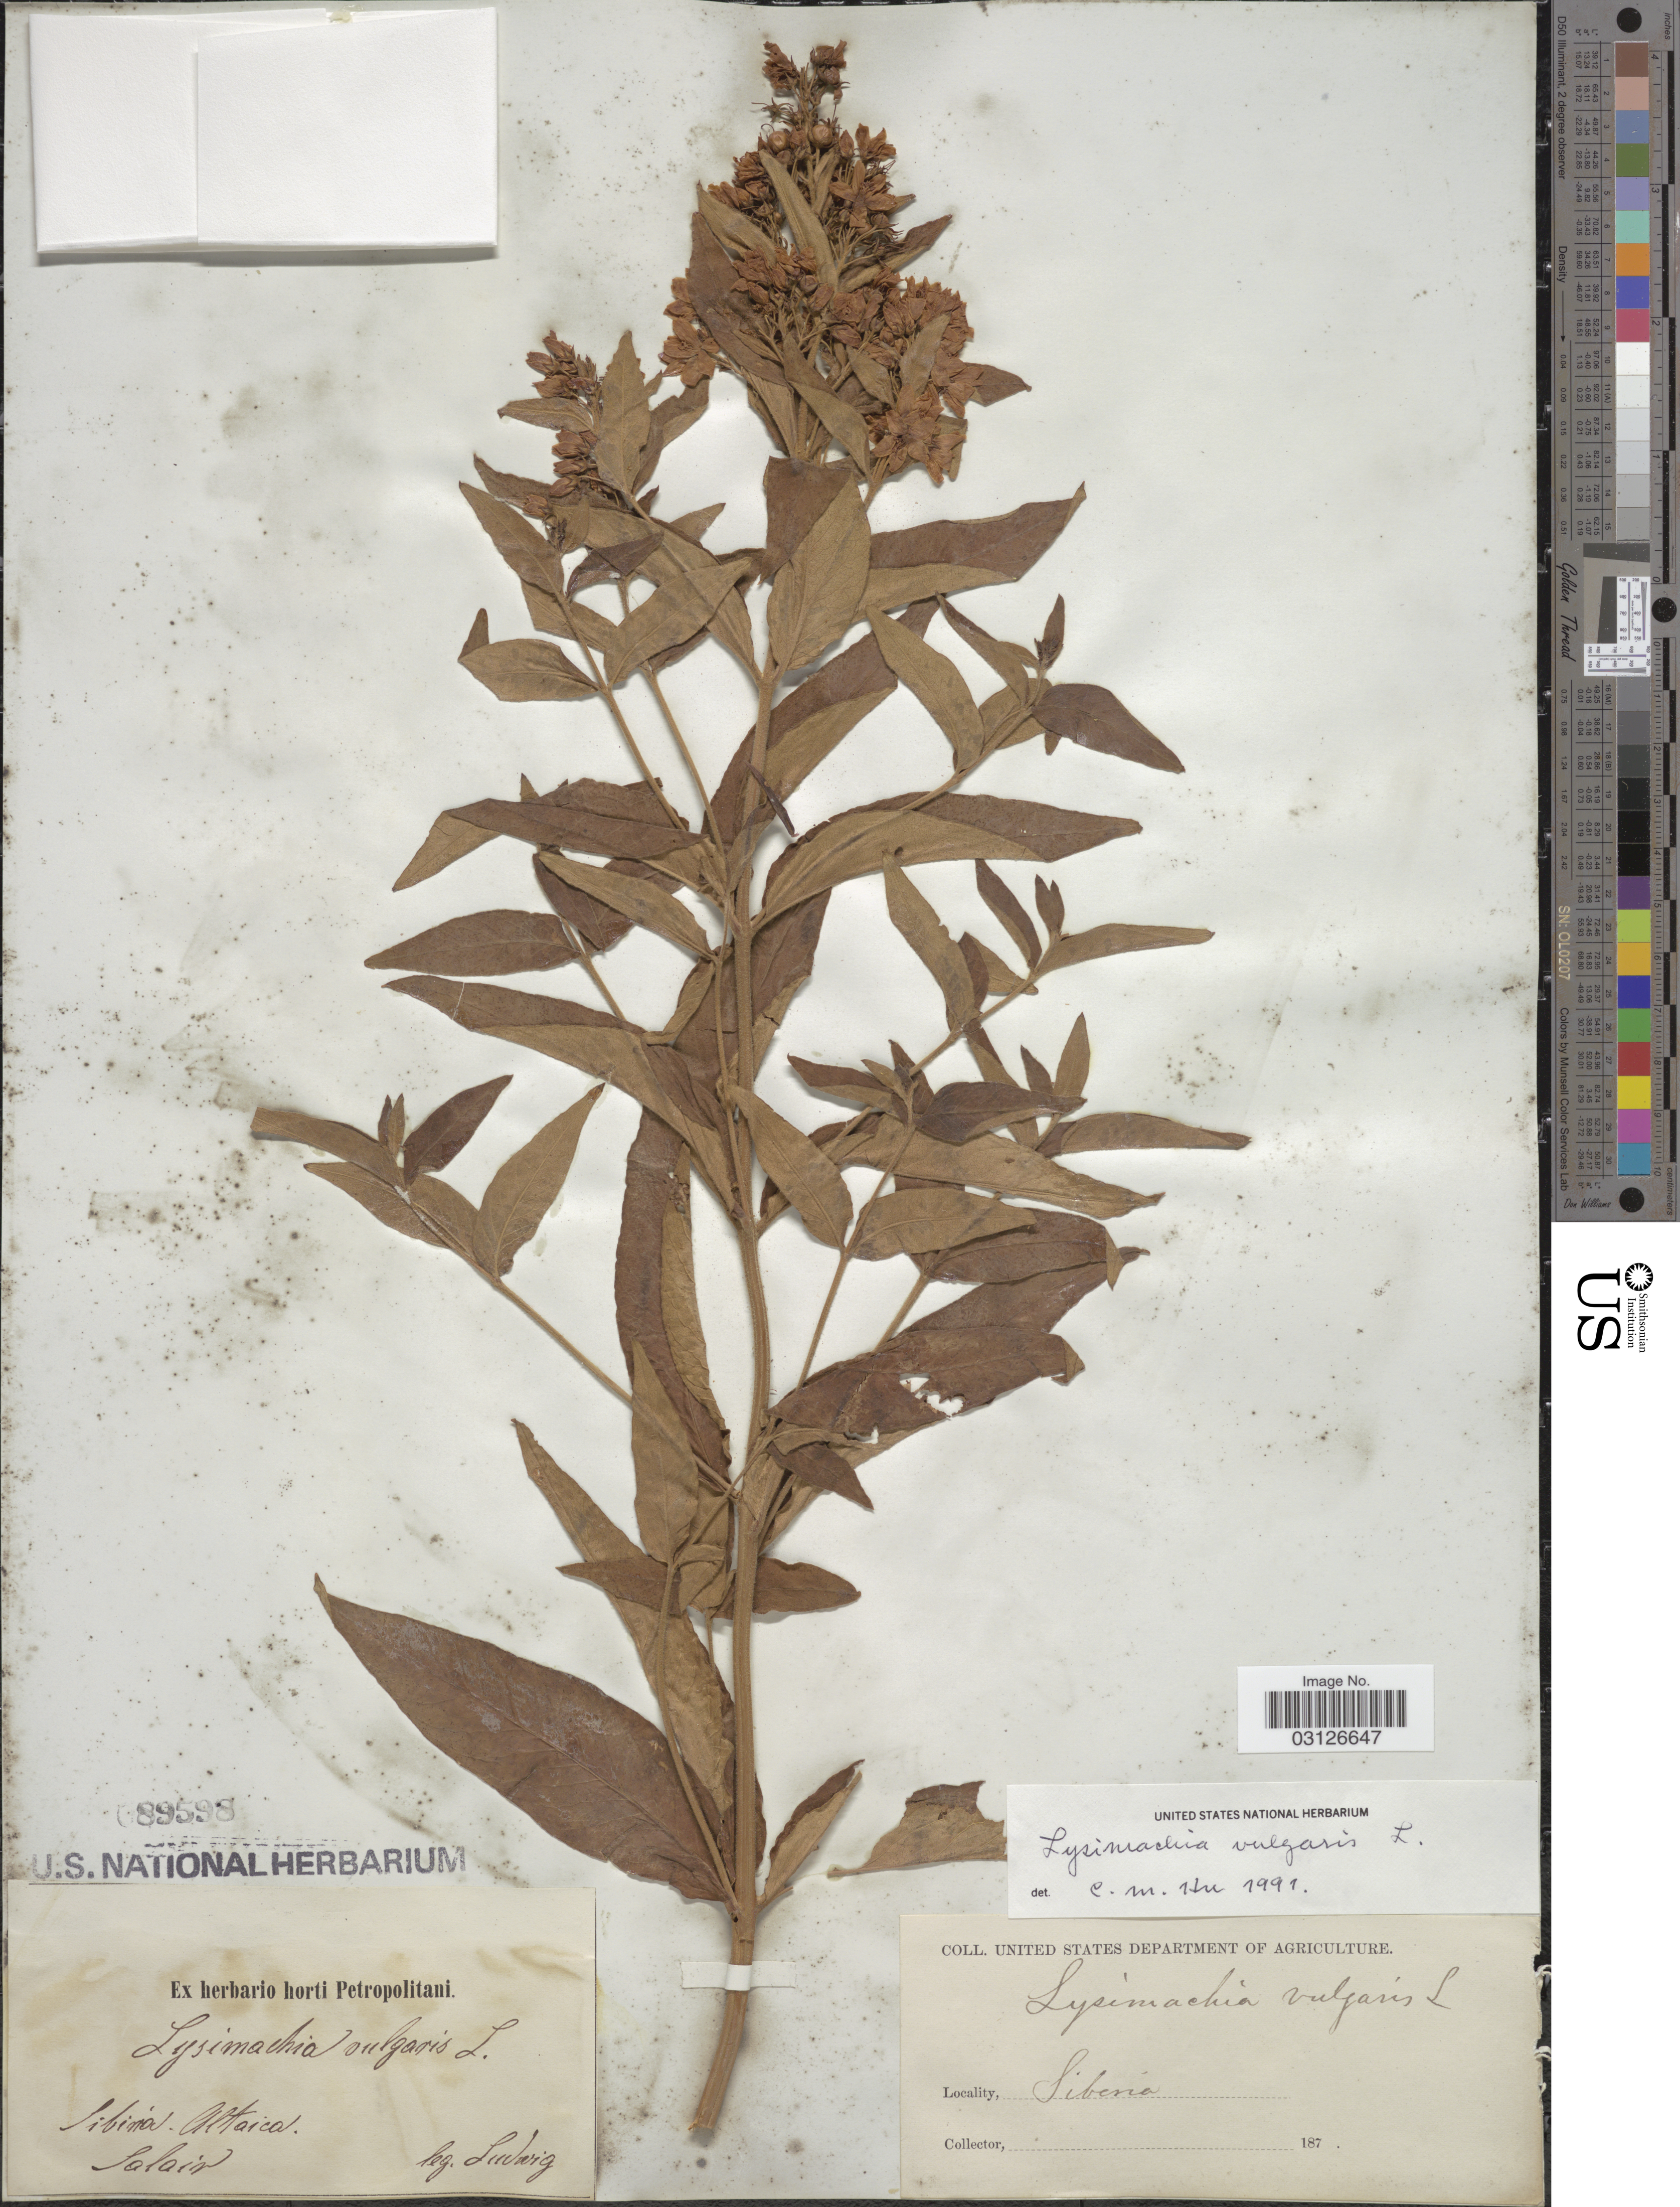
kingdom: Plantae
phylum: Tracheophyta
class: Magnoliopsida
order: Ericales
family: Primulaceae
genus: Lysimachia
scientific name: Lysimachia vulgaris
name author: L.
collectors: Ludwig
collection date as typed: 187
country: Russian Federation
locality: Siberia, Altaica, Salair.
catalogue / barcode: US 89598